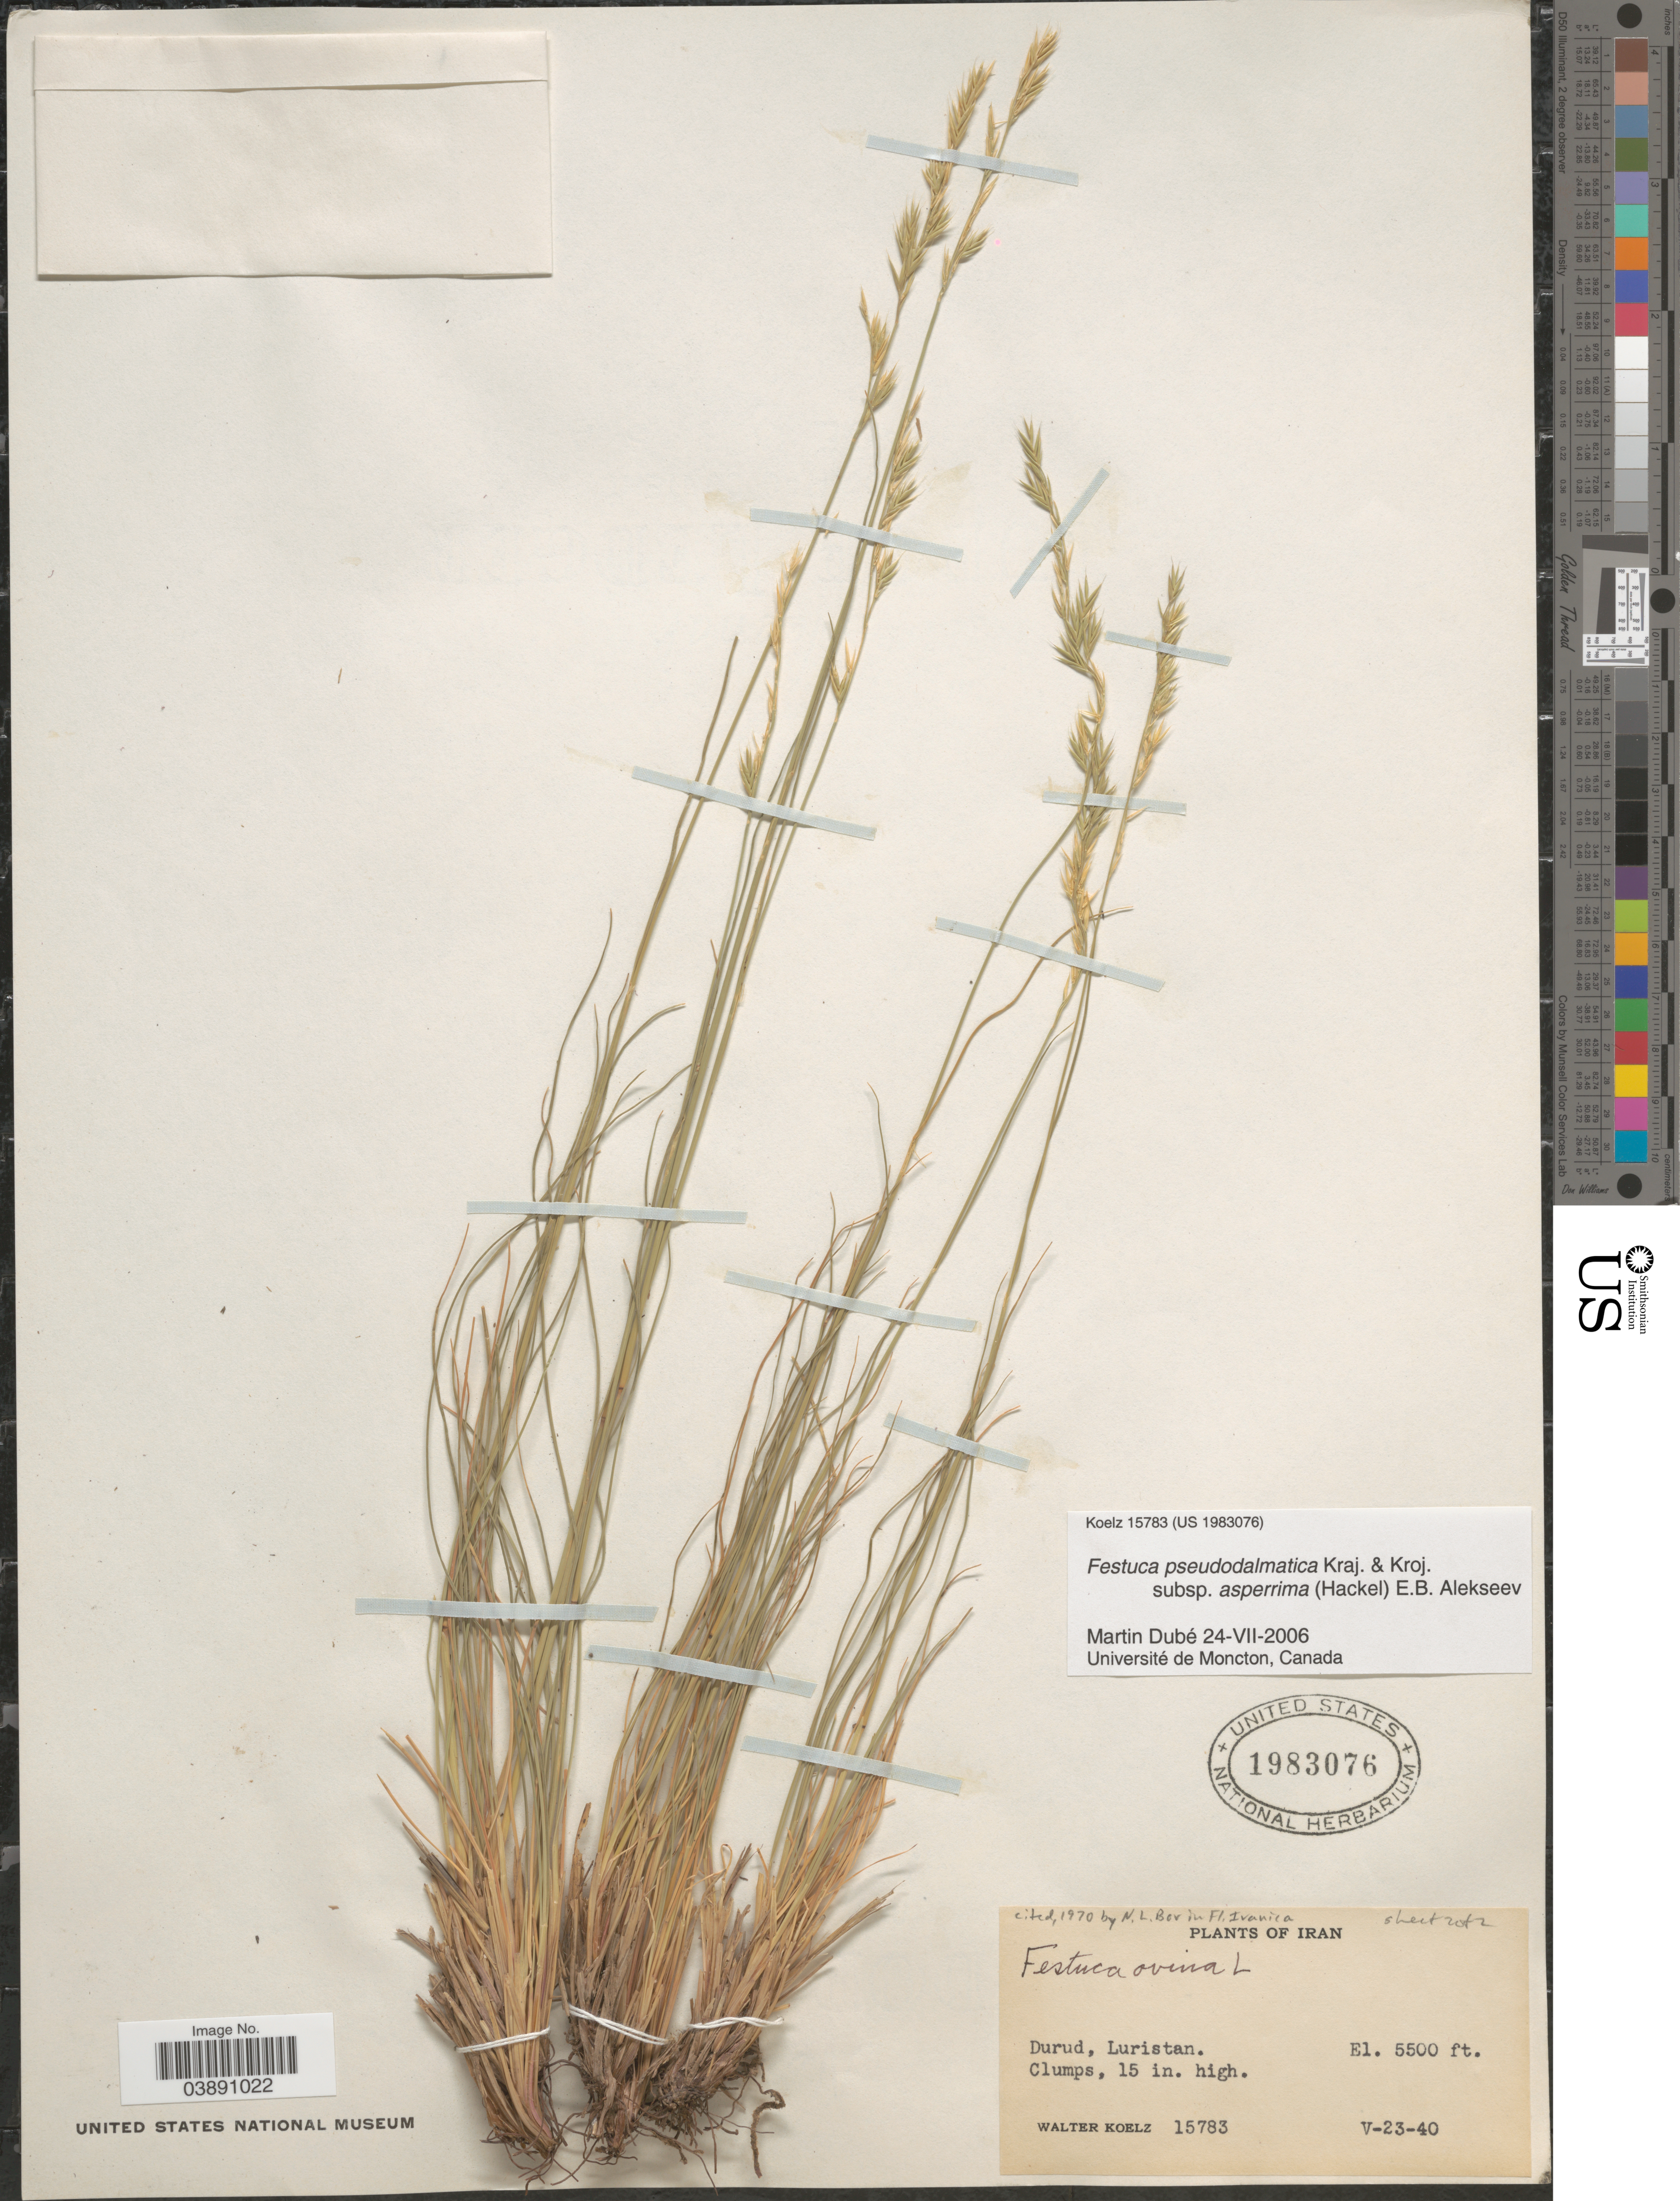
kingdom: Plantae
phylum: Tracheophyta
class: Liliopsida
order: Poales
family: Poaceae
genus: Festuca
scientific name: Festuca pseudodalmatica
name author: Krajina ex Domin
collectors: W. N. Koelz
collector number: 15783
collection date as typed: Transcribed d/m/y: 23/5/40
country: Iran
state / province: Lorestan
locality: Durud, Luristan.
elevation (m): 1676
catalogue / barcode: US 1983076